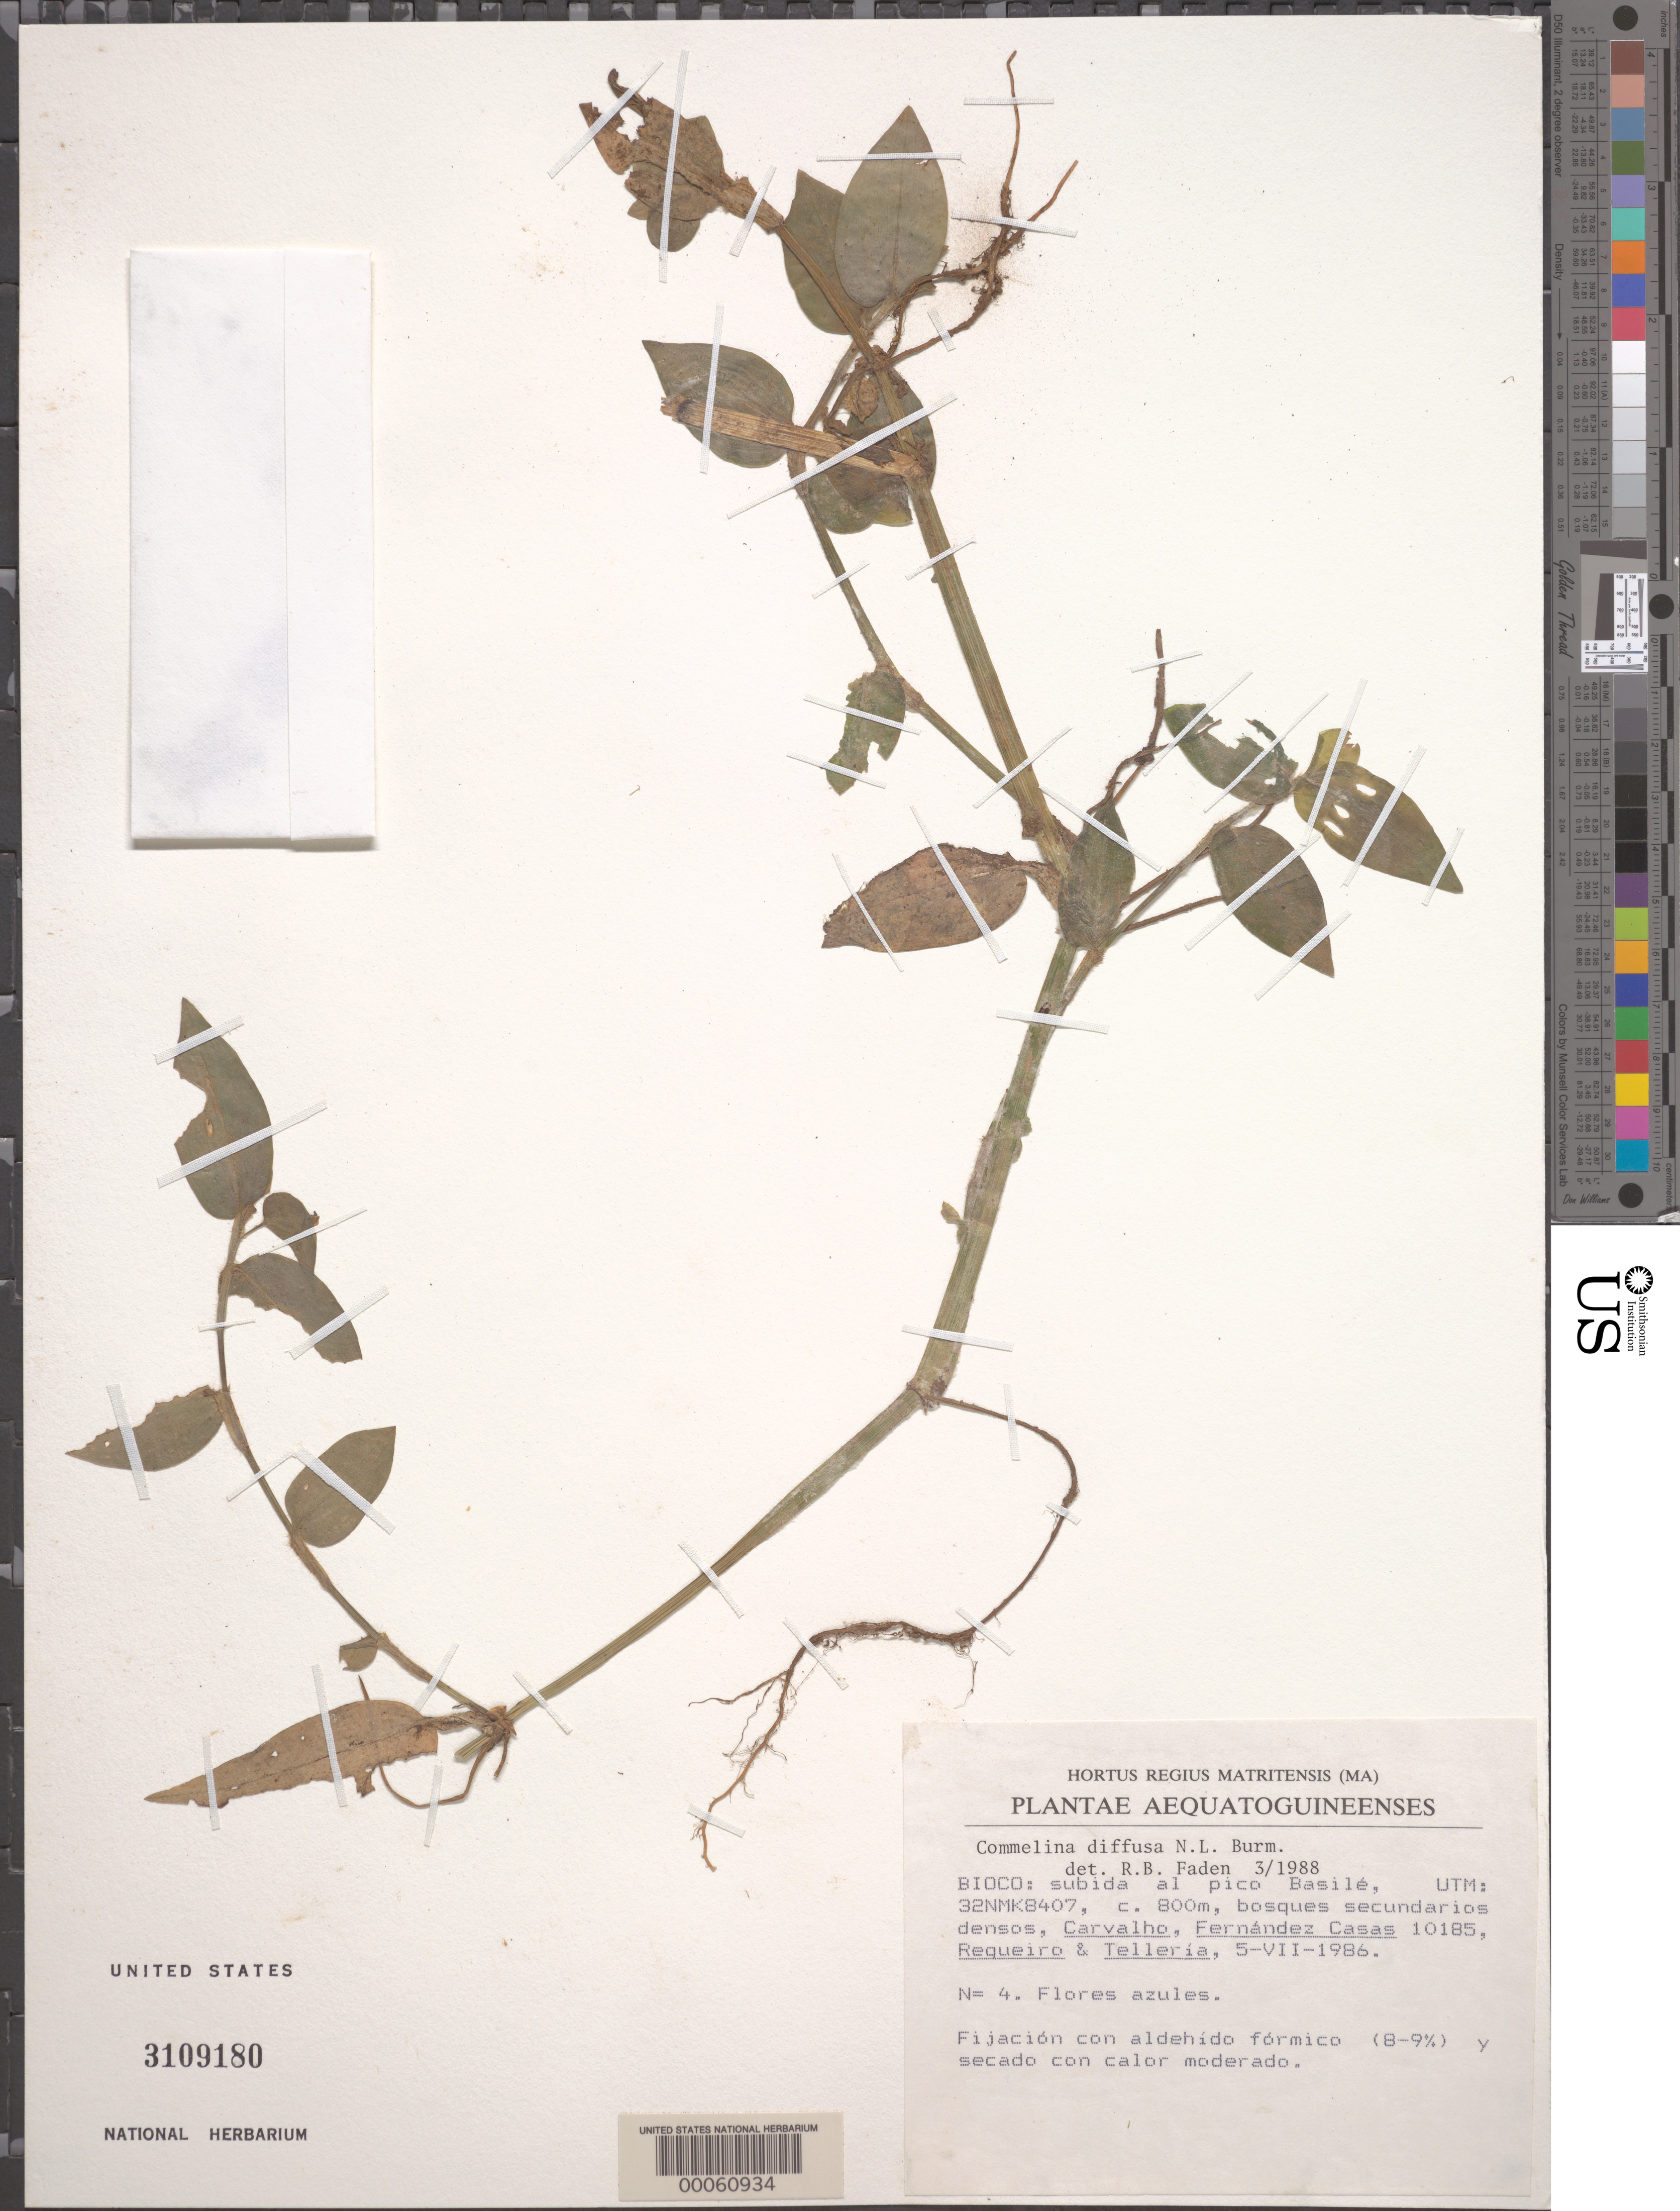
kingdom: Plantae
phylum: Tracheophyta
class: Liliopsida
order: Commelinales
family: Commelinaceae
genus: Commelina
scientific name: Commelina diffusa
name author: Burm. f.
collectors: A. M. Carvalho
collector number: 10185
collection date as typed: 05 Jul 1986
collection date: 1986-07-05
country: Equatorial Guinea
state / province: Bioko Norte (?)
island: Bioko Island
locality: Basile. [former Province of Fernando Pó (Bioko).]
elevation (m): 800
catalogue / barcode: US 3109180